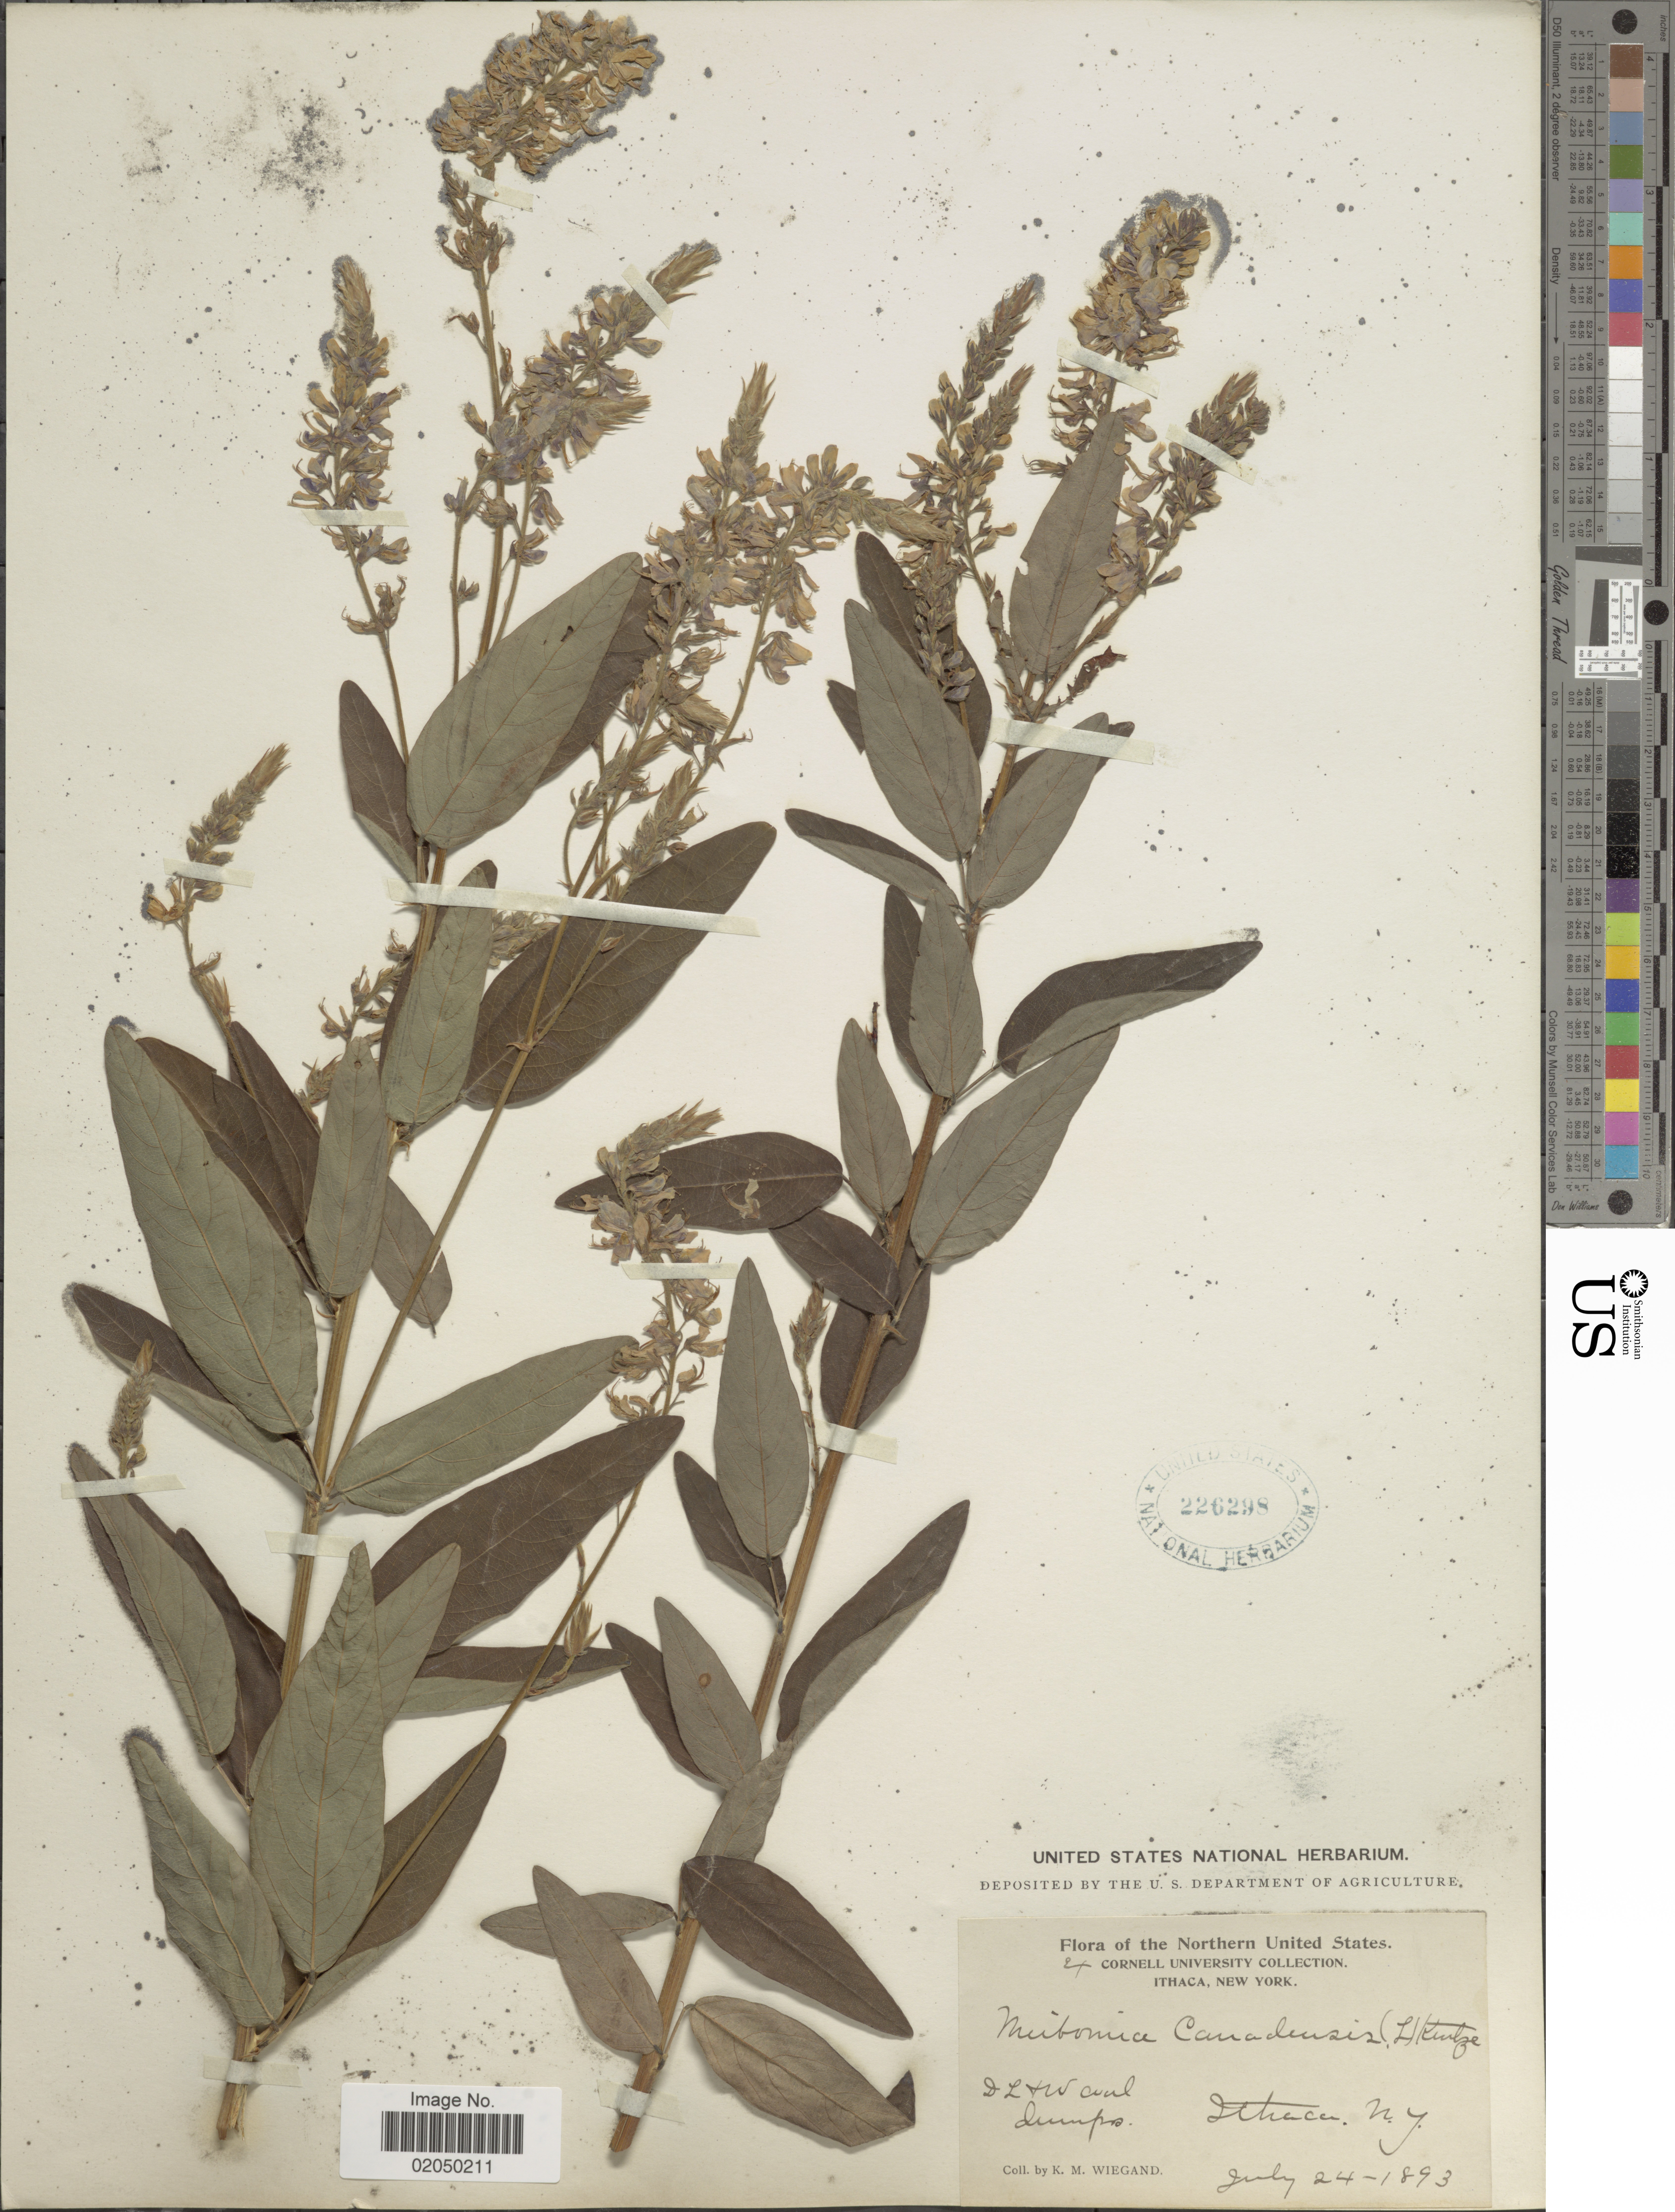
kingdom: Plantae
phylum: Tracheophyta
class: Magnoliopsida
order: Fabales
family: Fabaceae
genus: Desmodium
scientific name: Desmodium canadense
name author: (L.) DC.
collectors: K. M. Wiegand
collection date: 1893-07-24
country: United States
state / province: New York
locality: Ithaca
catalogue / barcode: US 226298